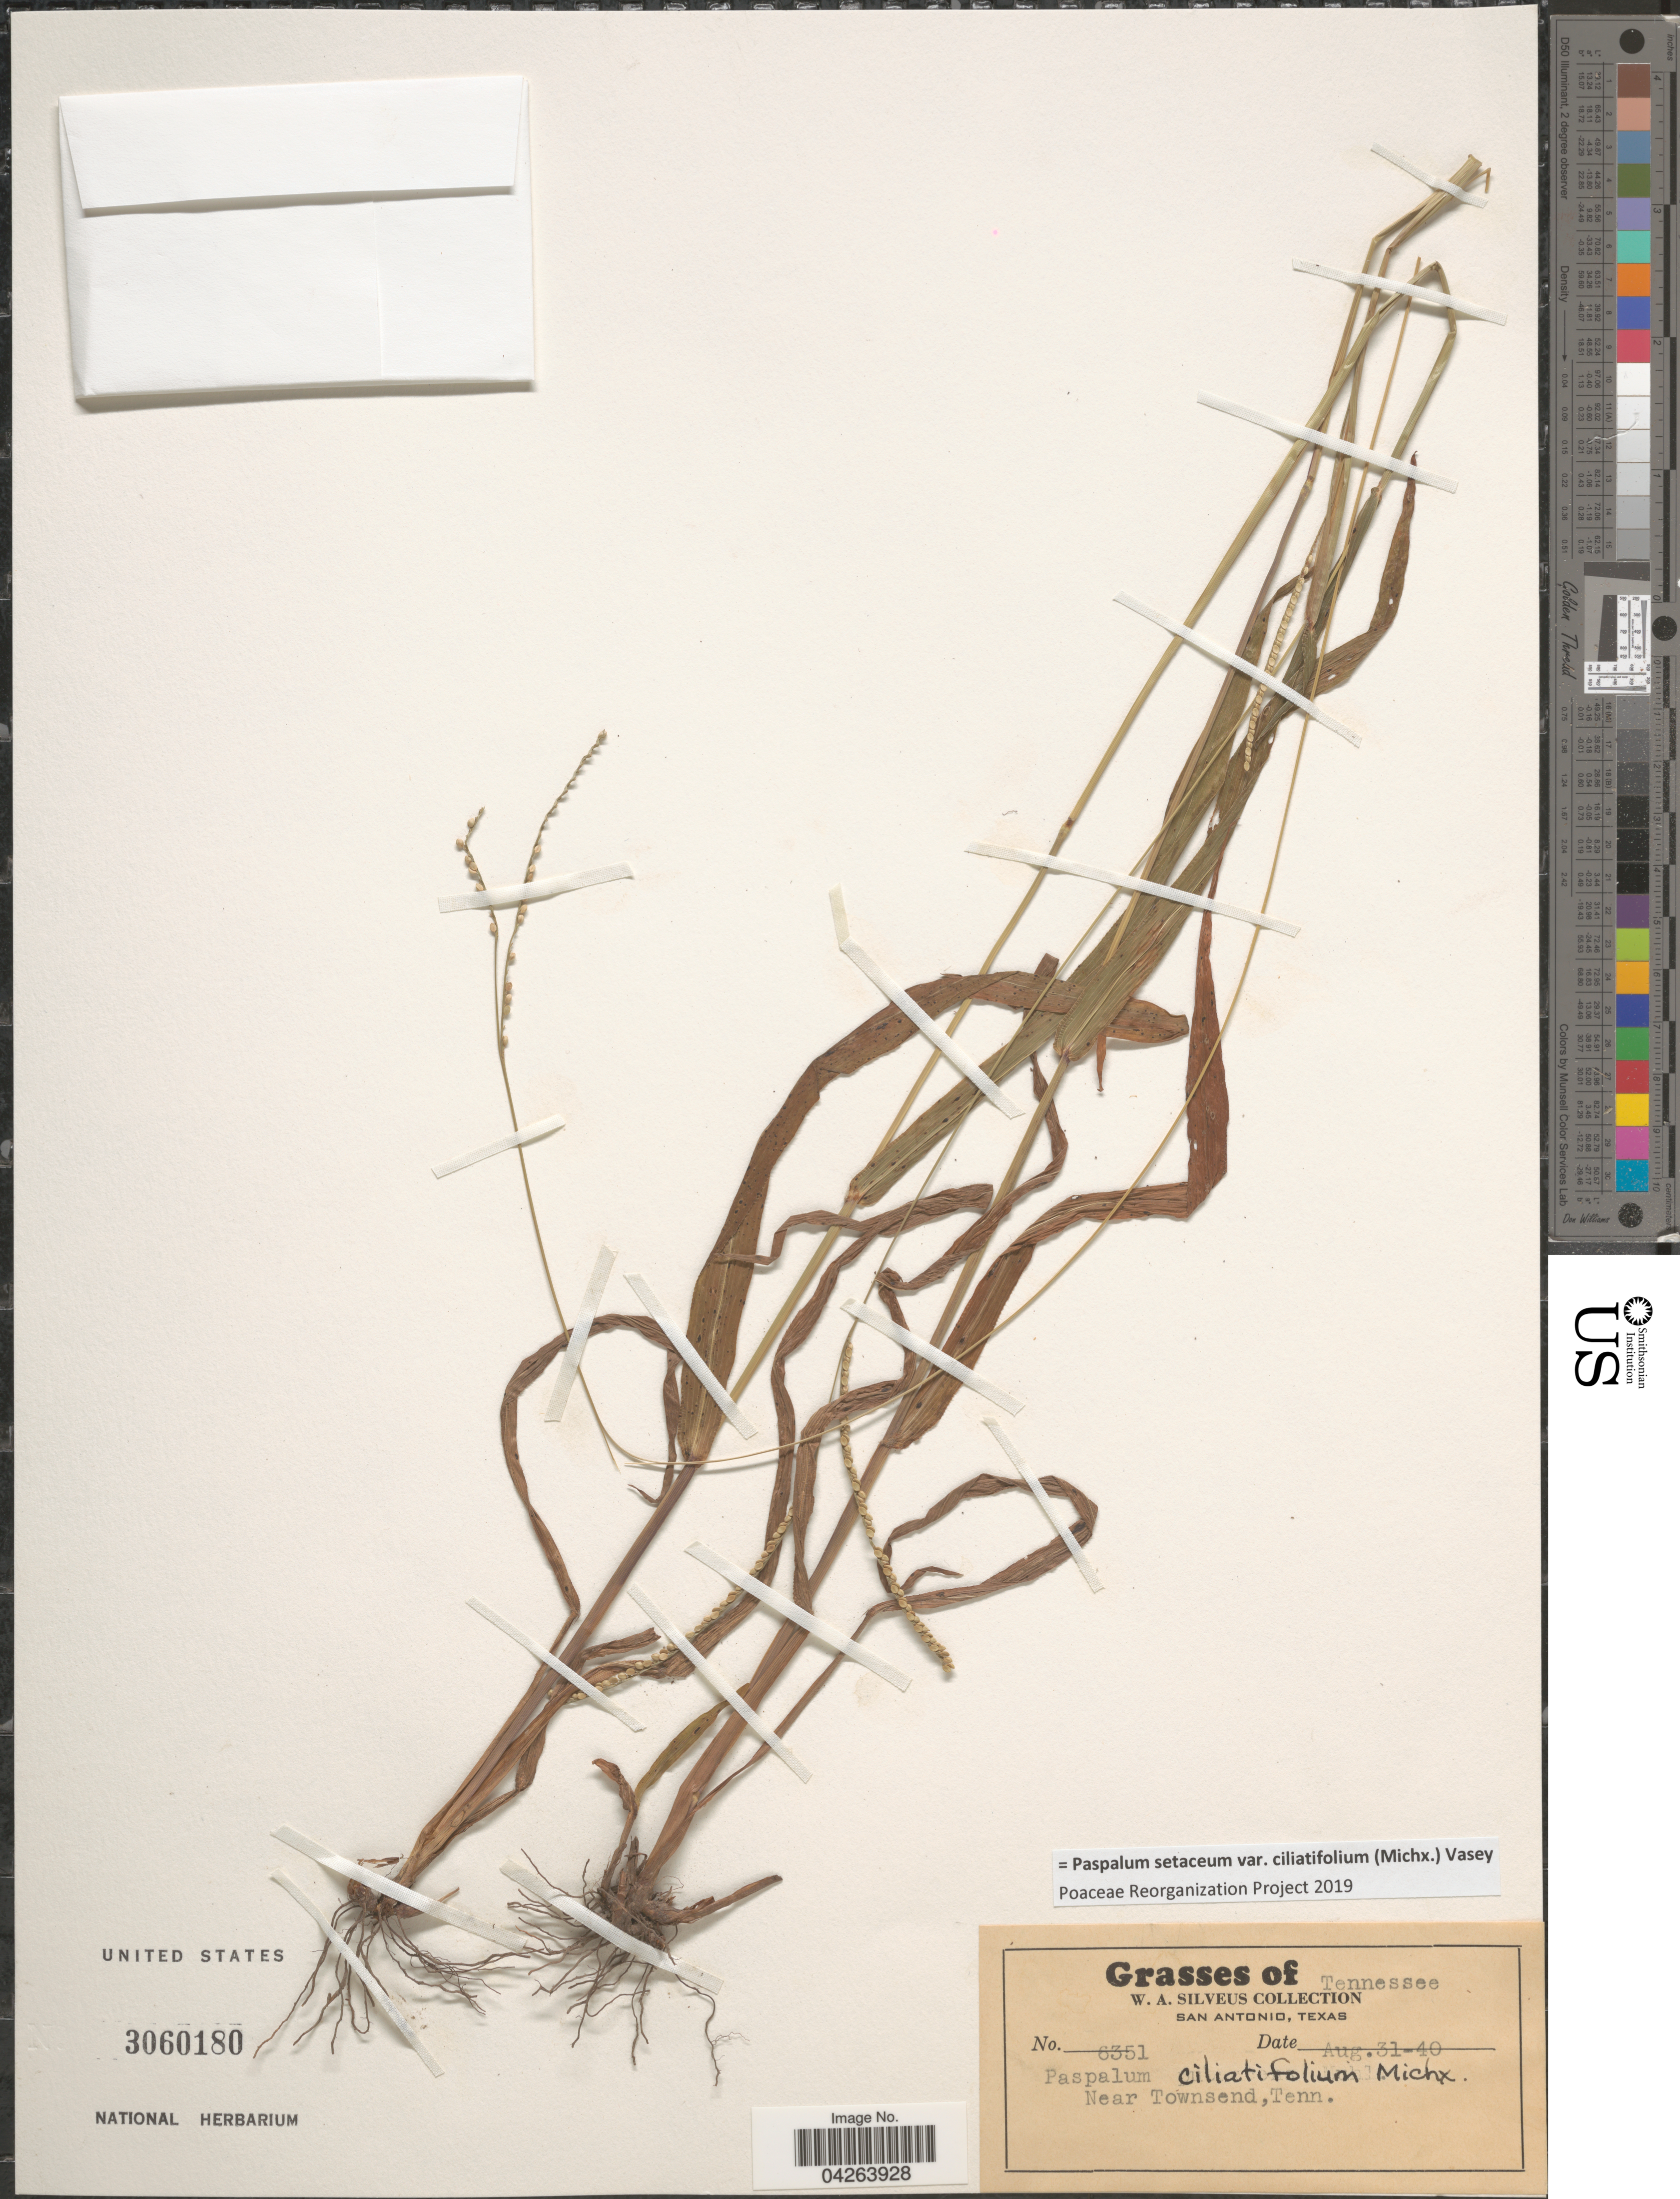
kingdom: Plantae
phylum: Tracheophyta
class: Liliopsida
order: Poales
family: Poaceae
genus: Paspalum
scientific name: Paspalum setaceum var. ciliatifolium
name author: (Michx.) Vasey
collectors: W. Silveus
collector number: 6351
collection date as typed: Transcribed d/m/y: 31/8/40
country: United States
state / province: Tennessee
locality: Near Townsend.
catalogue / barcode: US 3060180